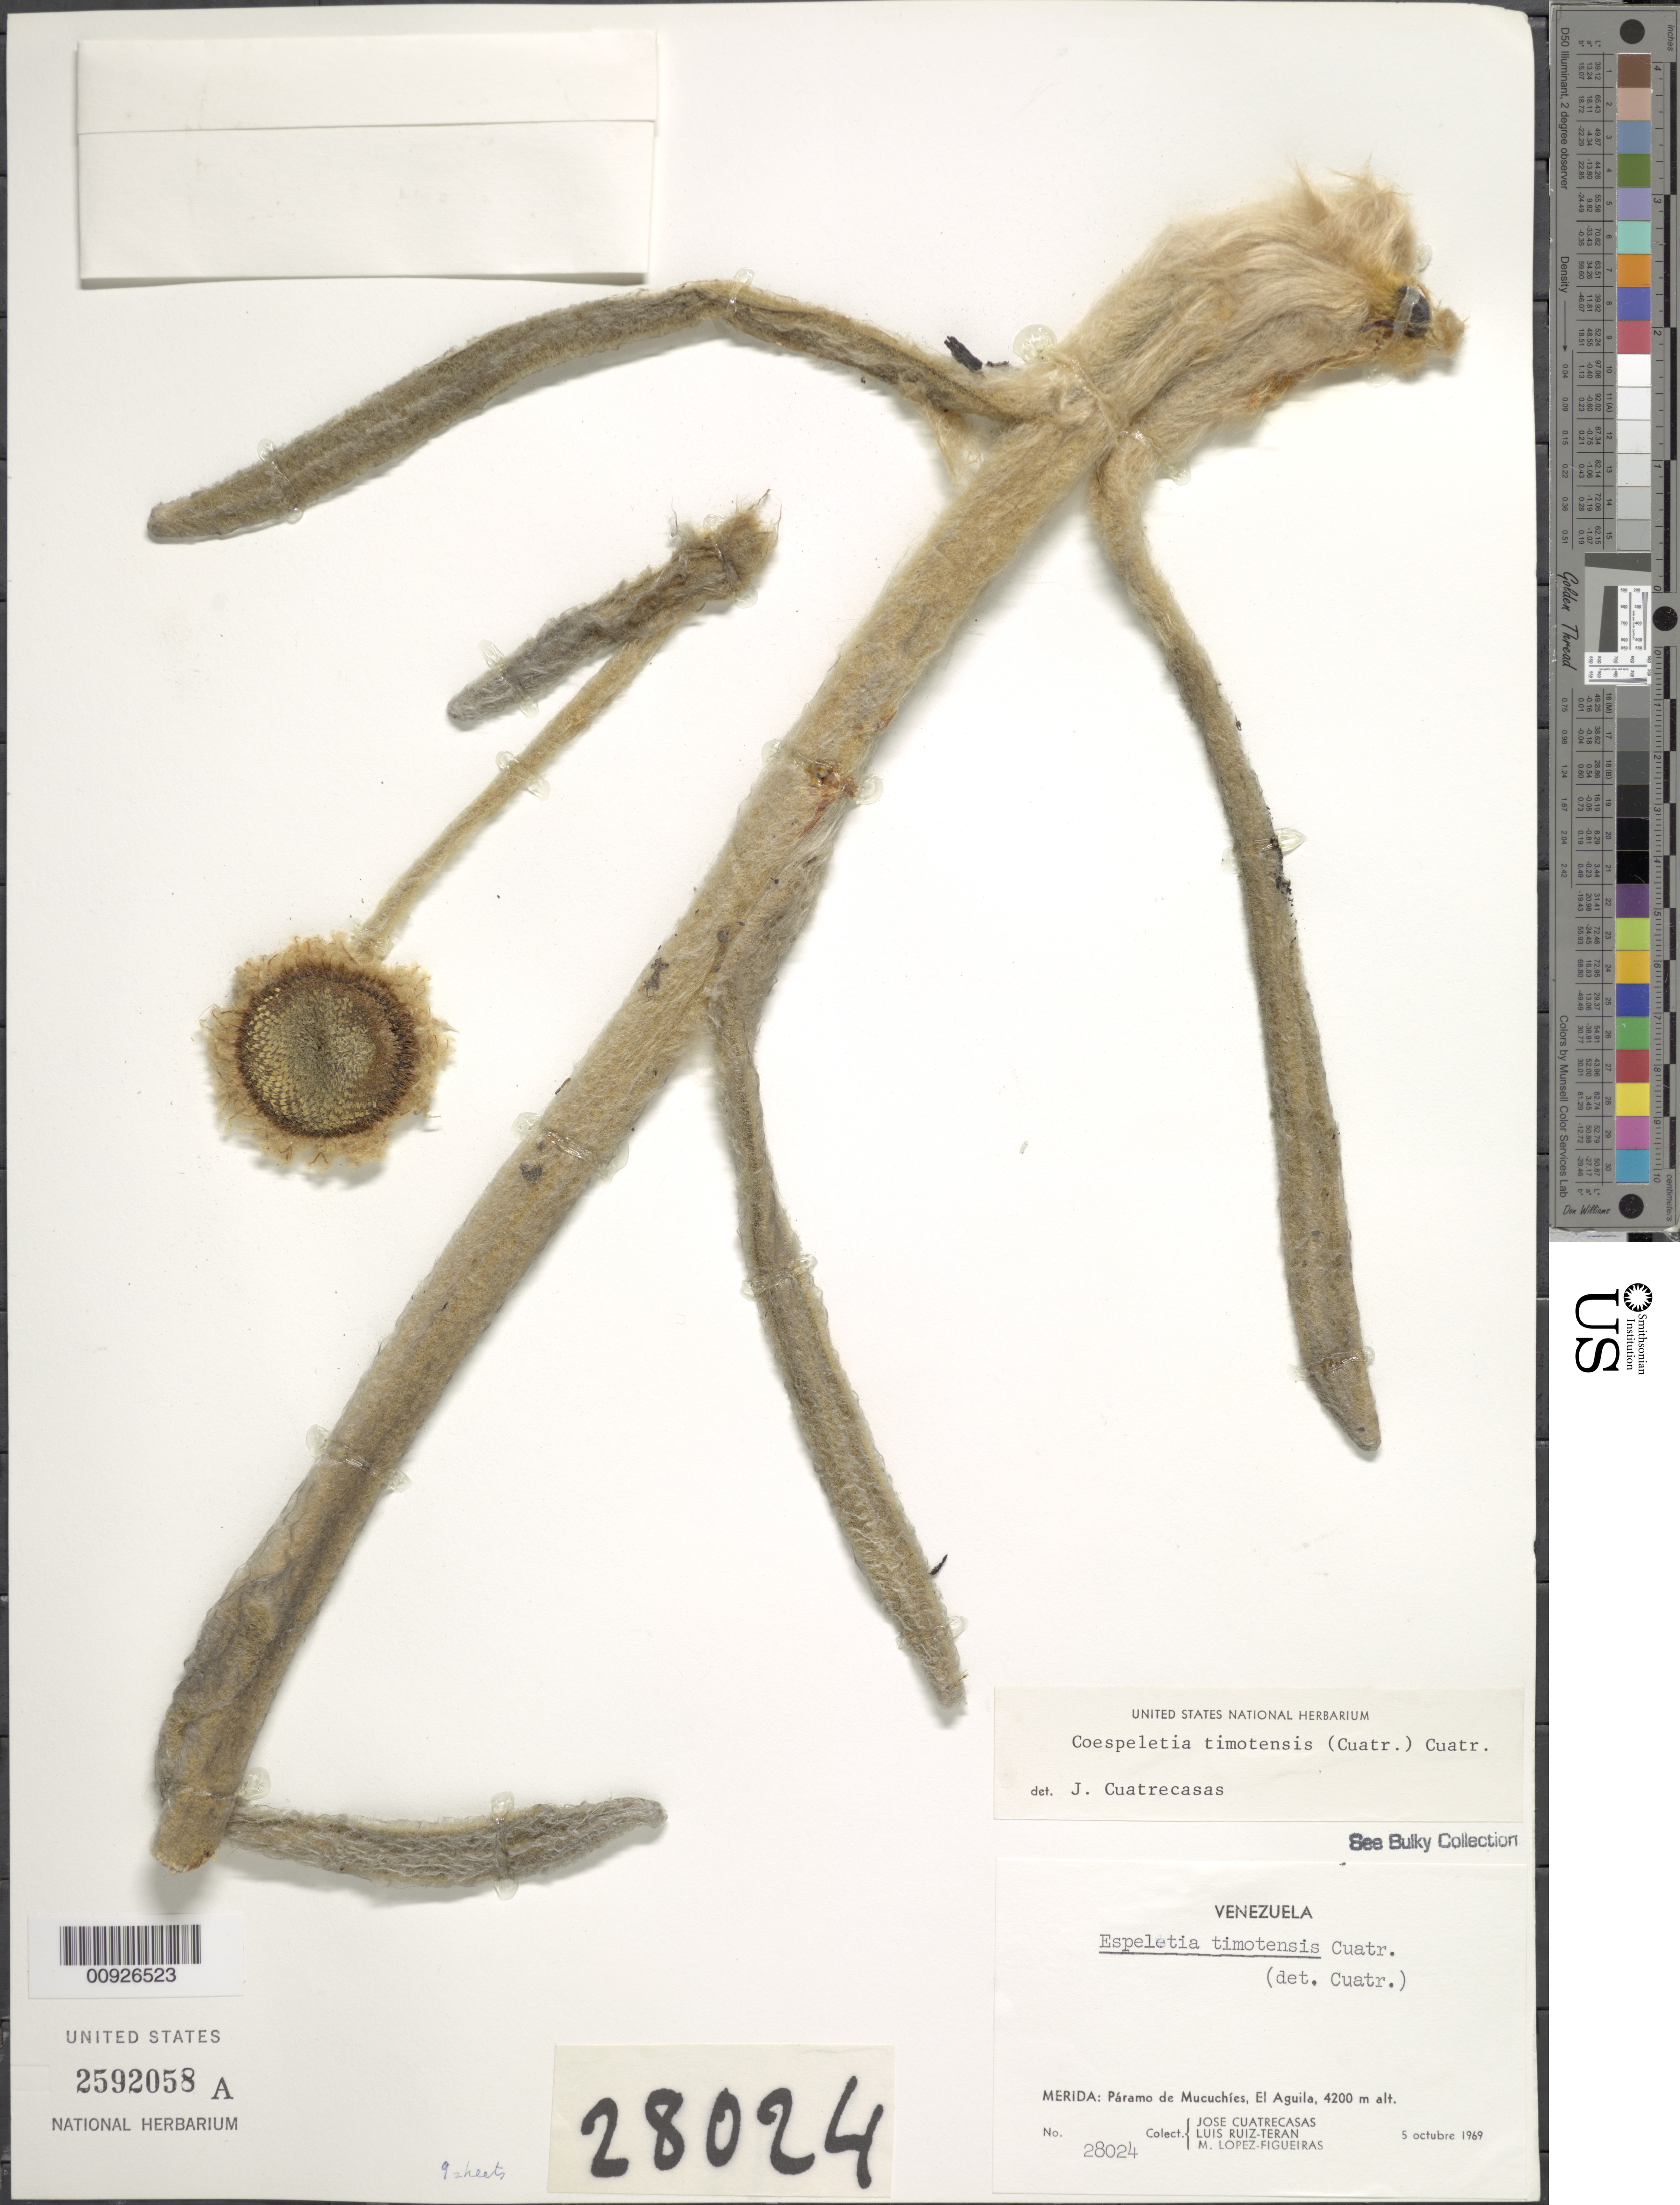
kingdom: Plantae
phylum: Tracheophyta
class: Magnoliopsida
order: Asterales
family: Asteraceae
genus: Coespeletia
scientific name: Coespeletia timotensis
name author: (Cuatrec.) Cuatrec.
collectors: J. Cuatrecasas, L. E. Ruíz-Terán & M. López Figueiras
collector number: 28024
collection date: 1969-10-05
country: Venezuela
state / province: Mérida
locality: P. de Mucuchíes. El Águila.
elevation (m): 4200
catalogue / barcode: US 2592058A